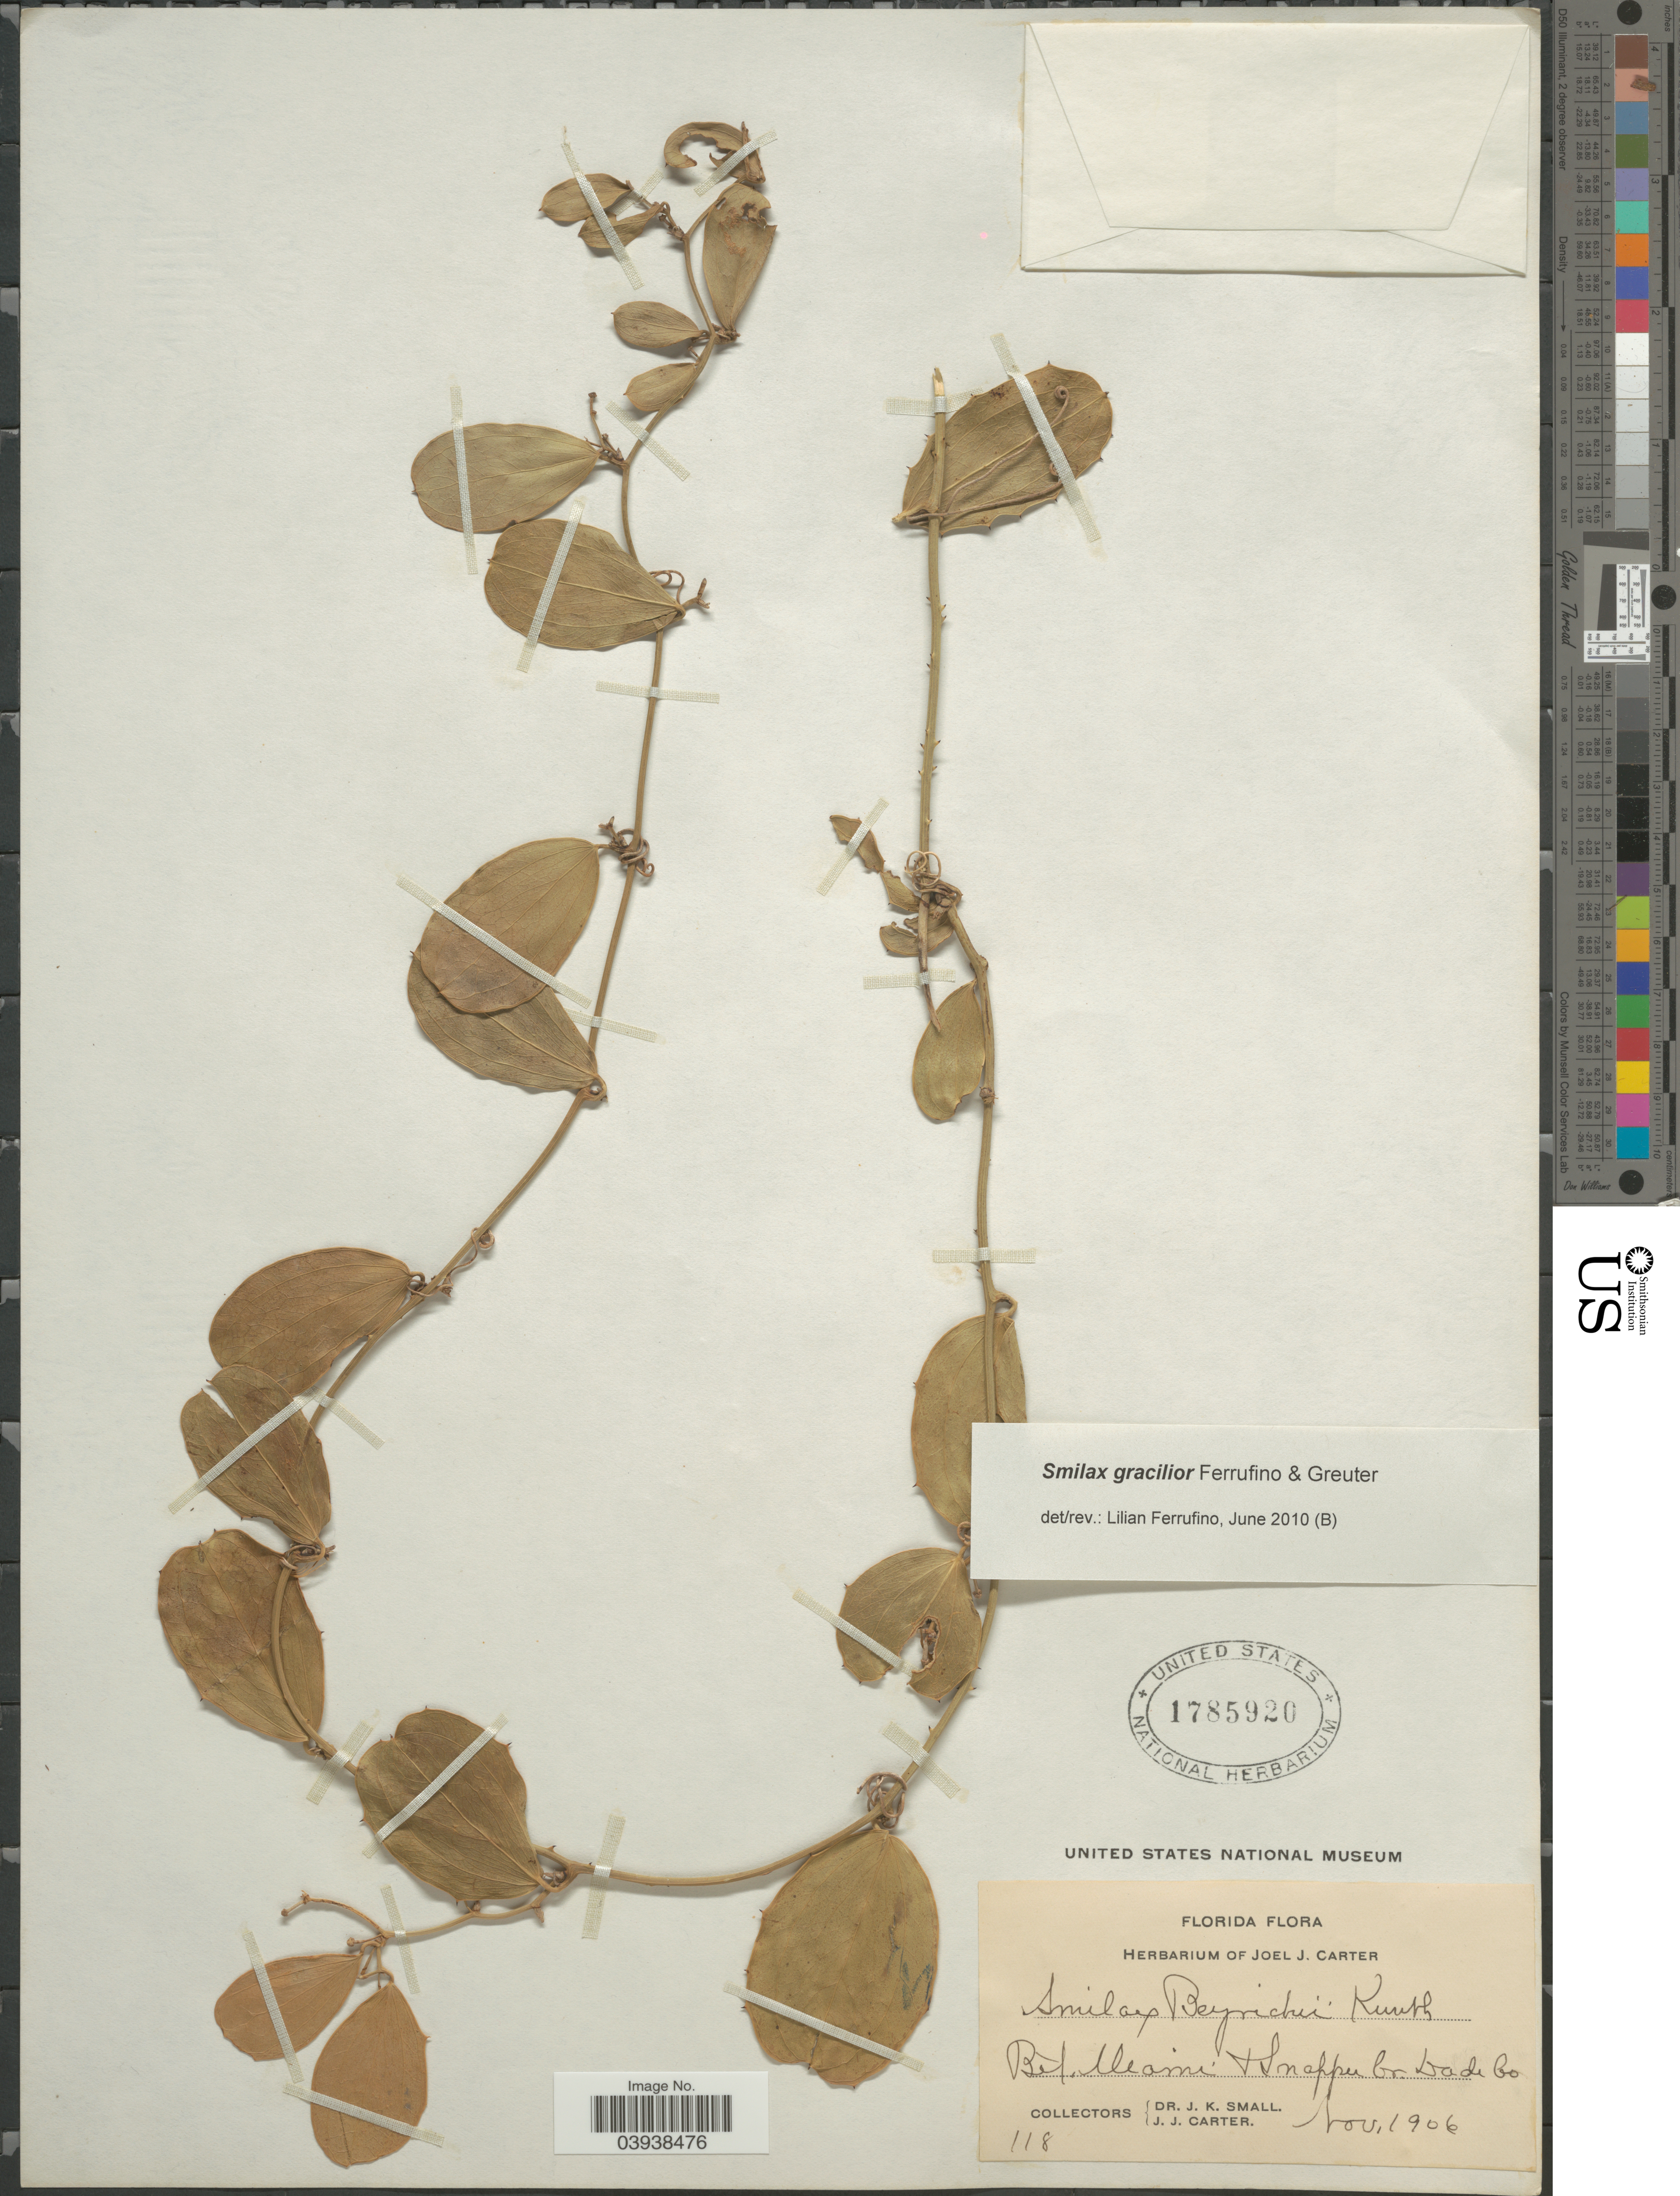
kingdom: Plantae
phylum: Tracheophyta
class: Liliopsida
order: Liliales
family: Smilacaceae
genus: Smilax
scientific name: Smilax gracilior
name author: Ferrufino & Greuter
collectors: J. K. Small & J. Carter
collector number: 118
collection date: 1906-11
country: United States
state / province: Florida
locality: Betw. Miami & Snapper Cr. Dade Co.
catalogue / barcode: US 1785920